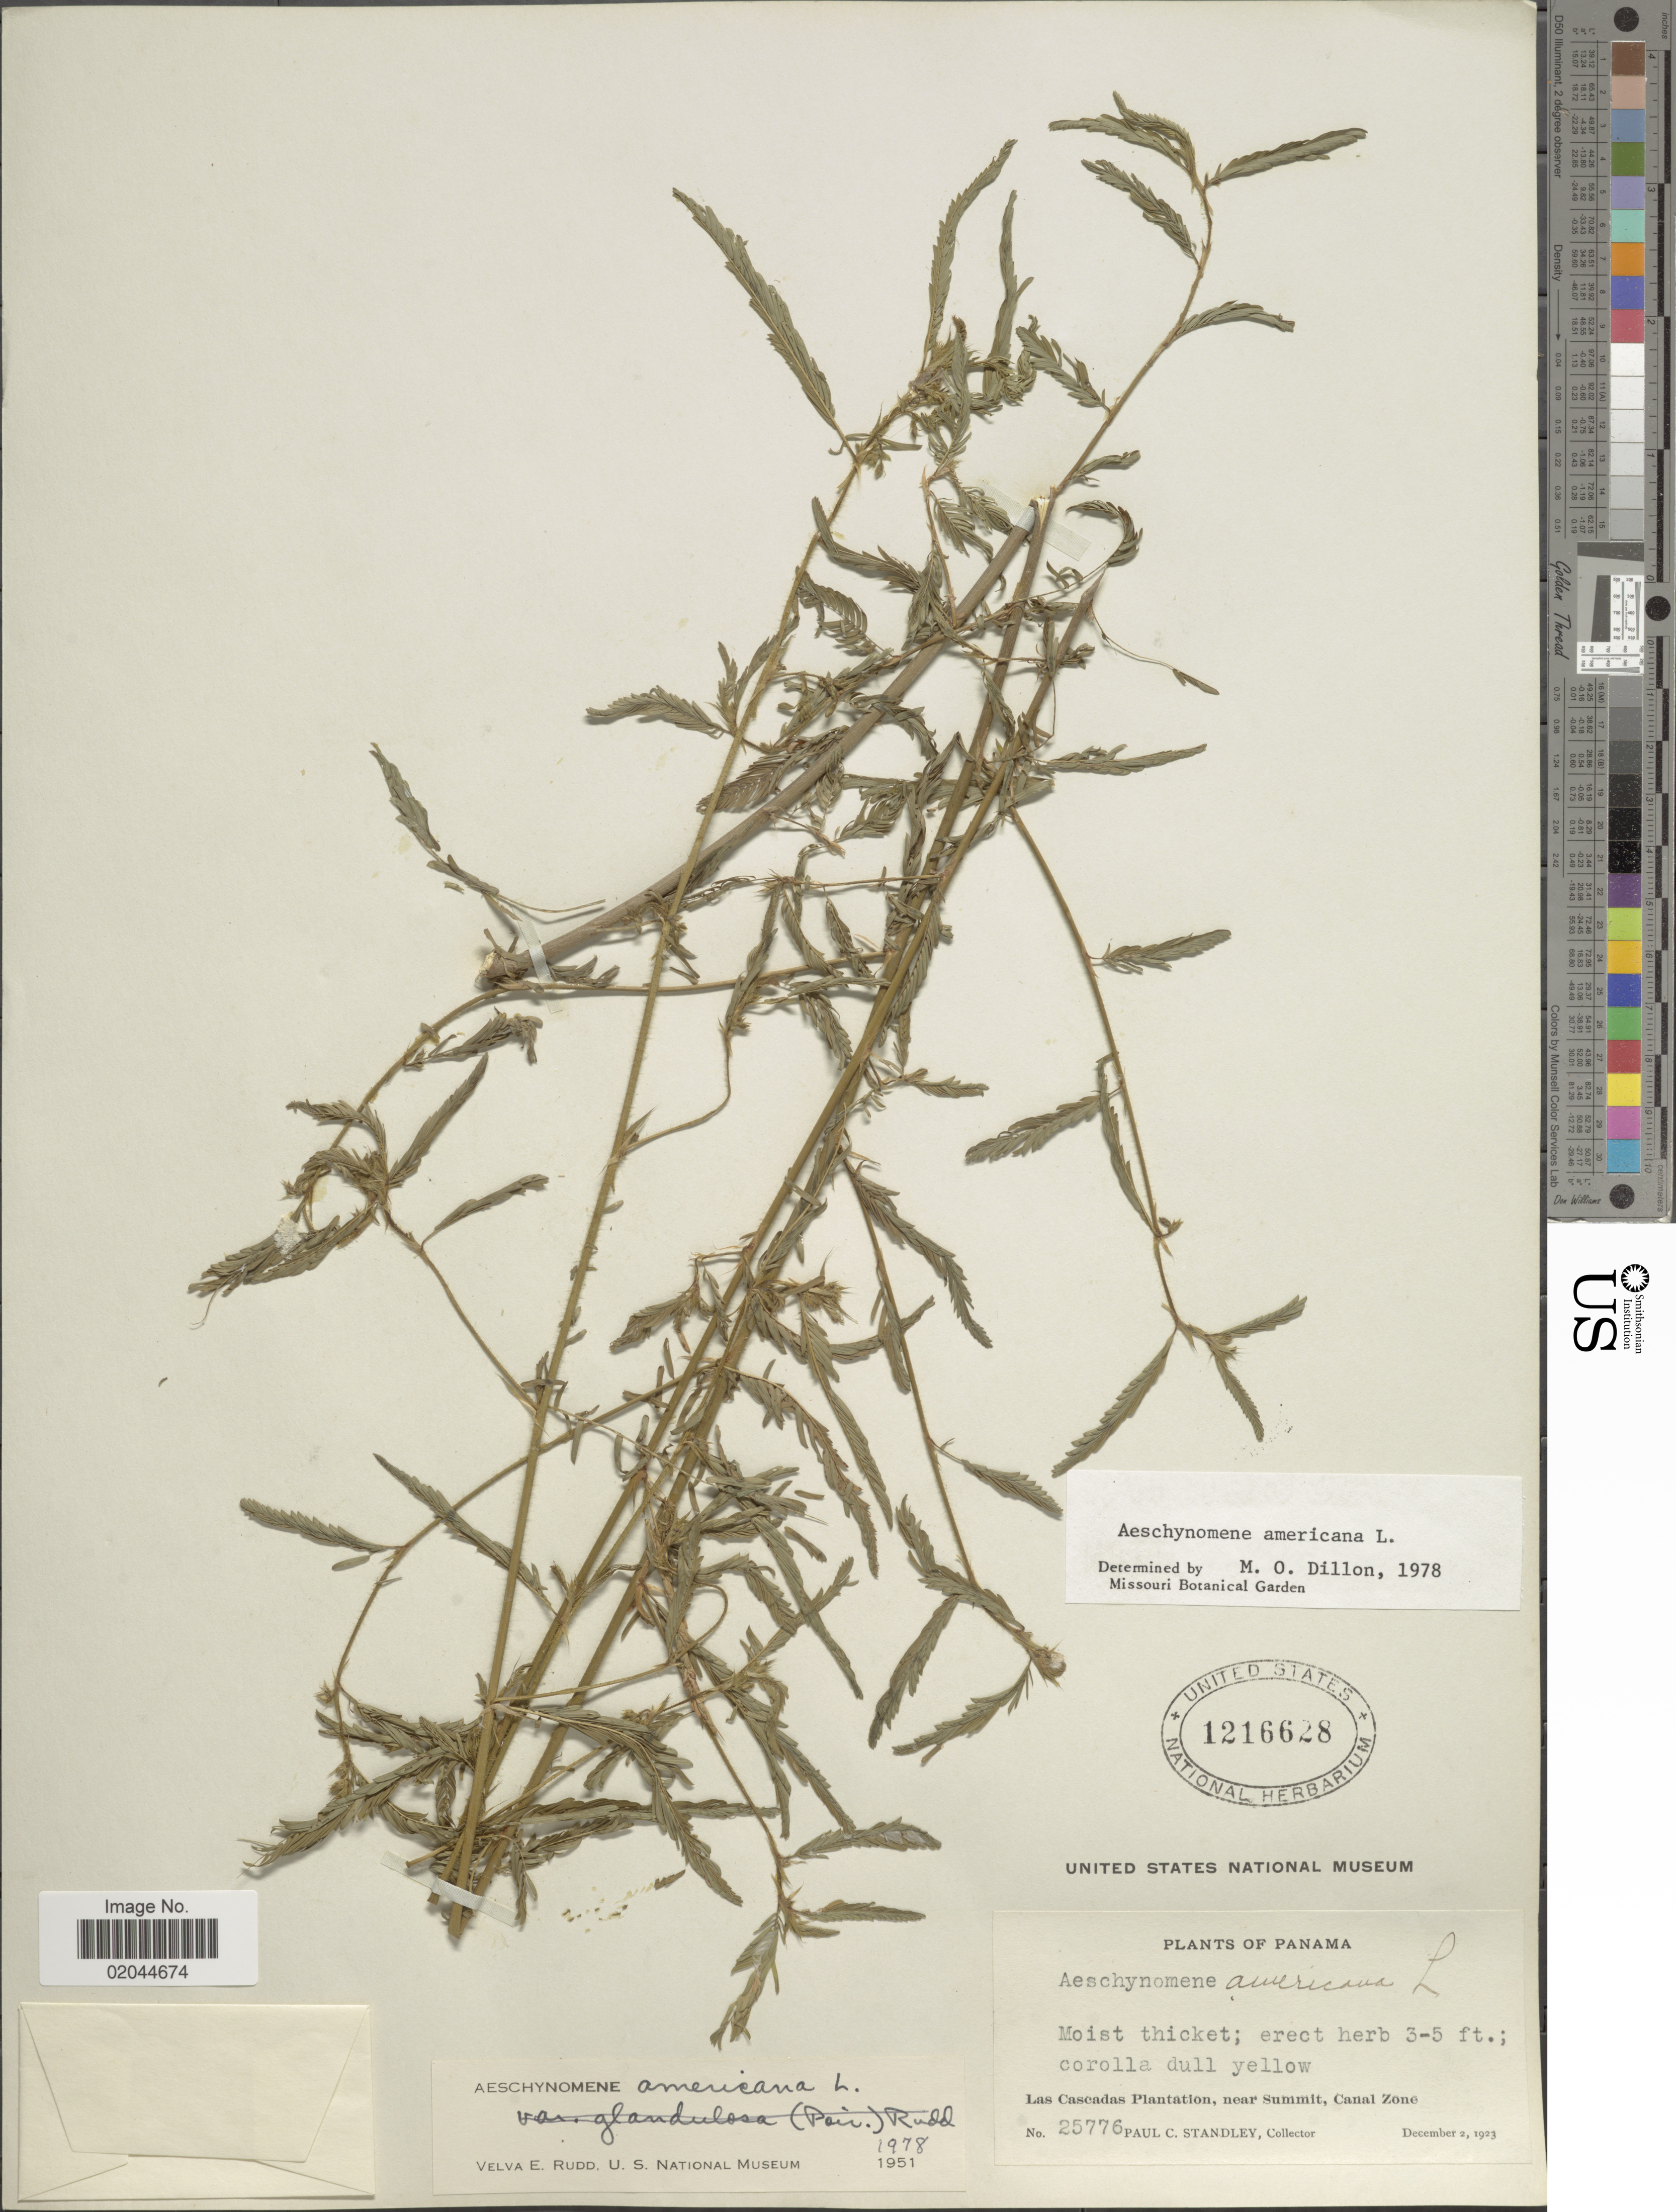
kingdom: Plantae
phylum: Tracheophyta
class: Magnoliopsida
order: Fabales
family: Fabaceae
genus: Aeschynomene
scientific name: Aeschynomene americana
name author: L.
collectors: P. C. Standley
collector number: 25776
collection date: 1923-12-02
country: Panama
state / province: Colón / Panamá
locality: Moist thicket, Las Cascadas Plantation, near Summit, Canal Zone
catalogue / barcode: US 1216628